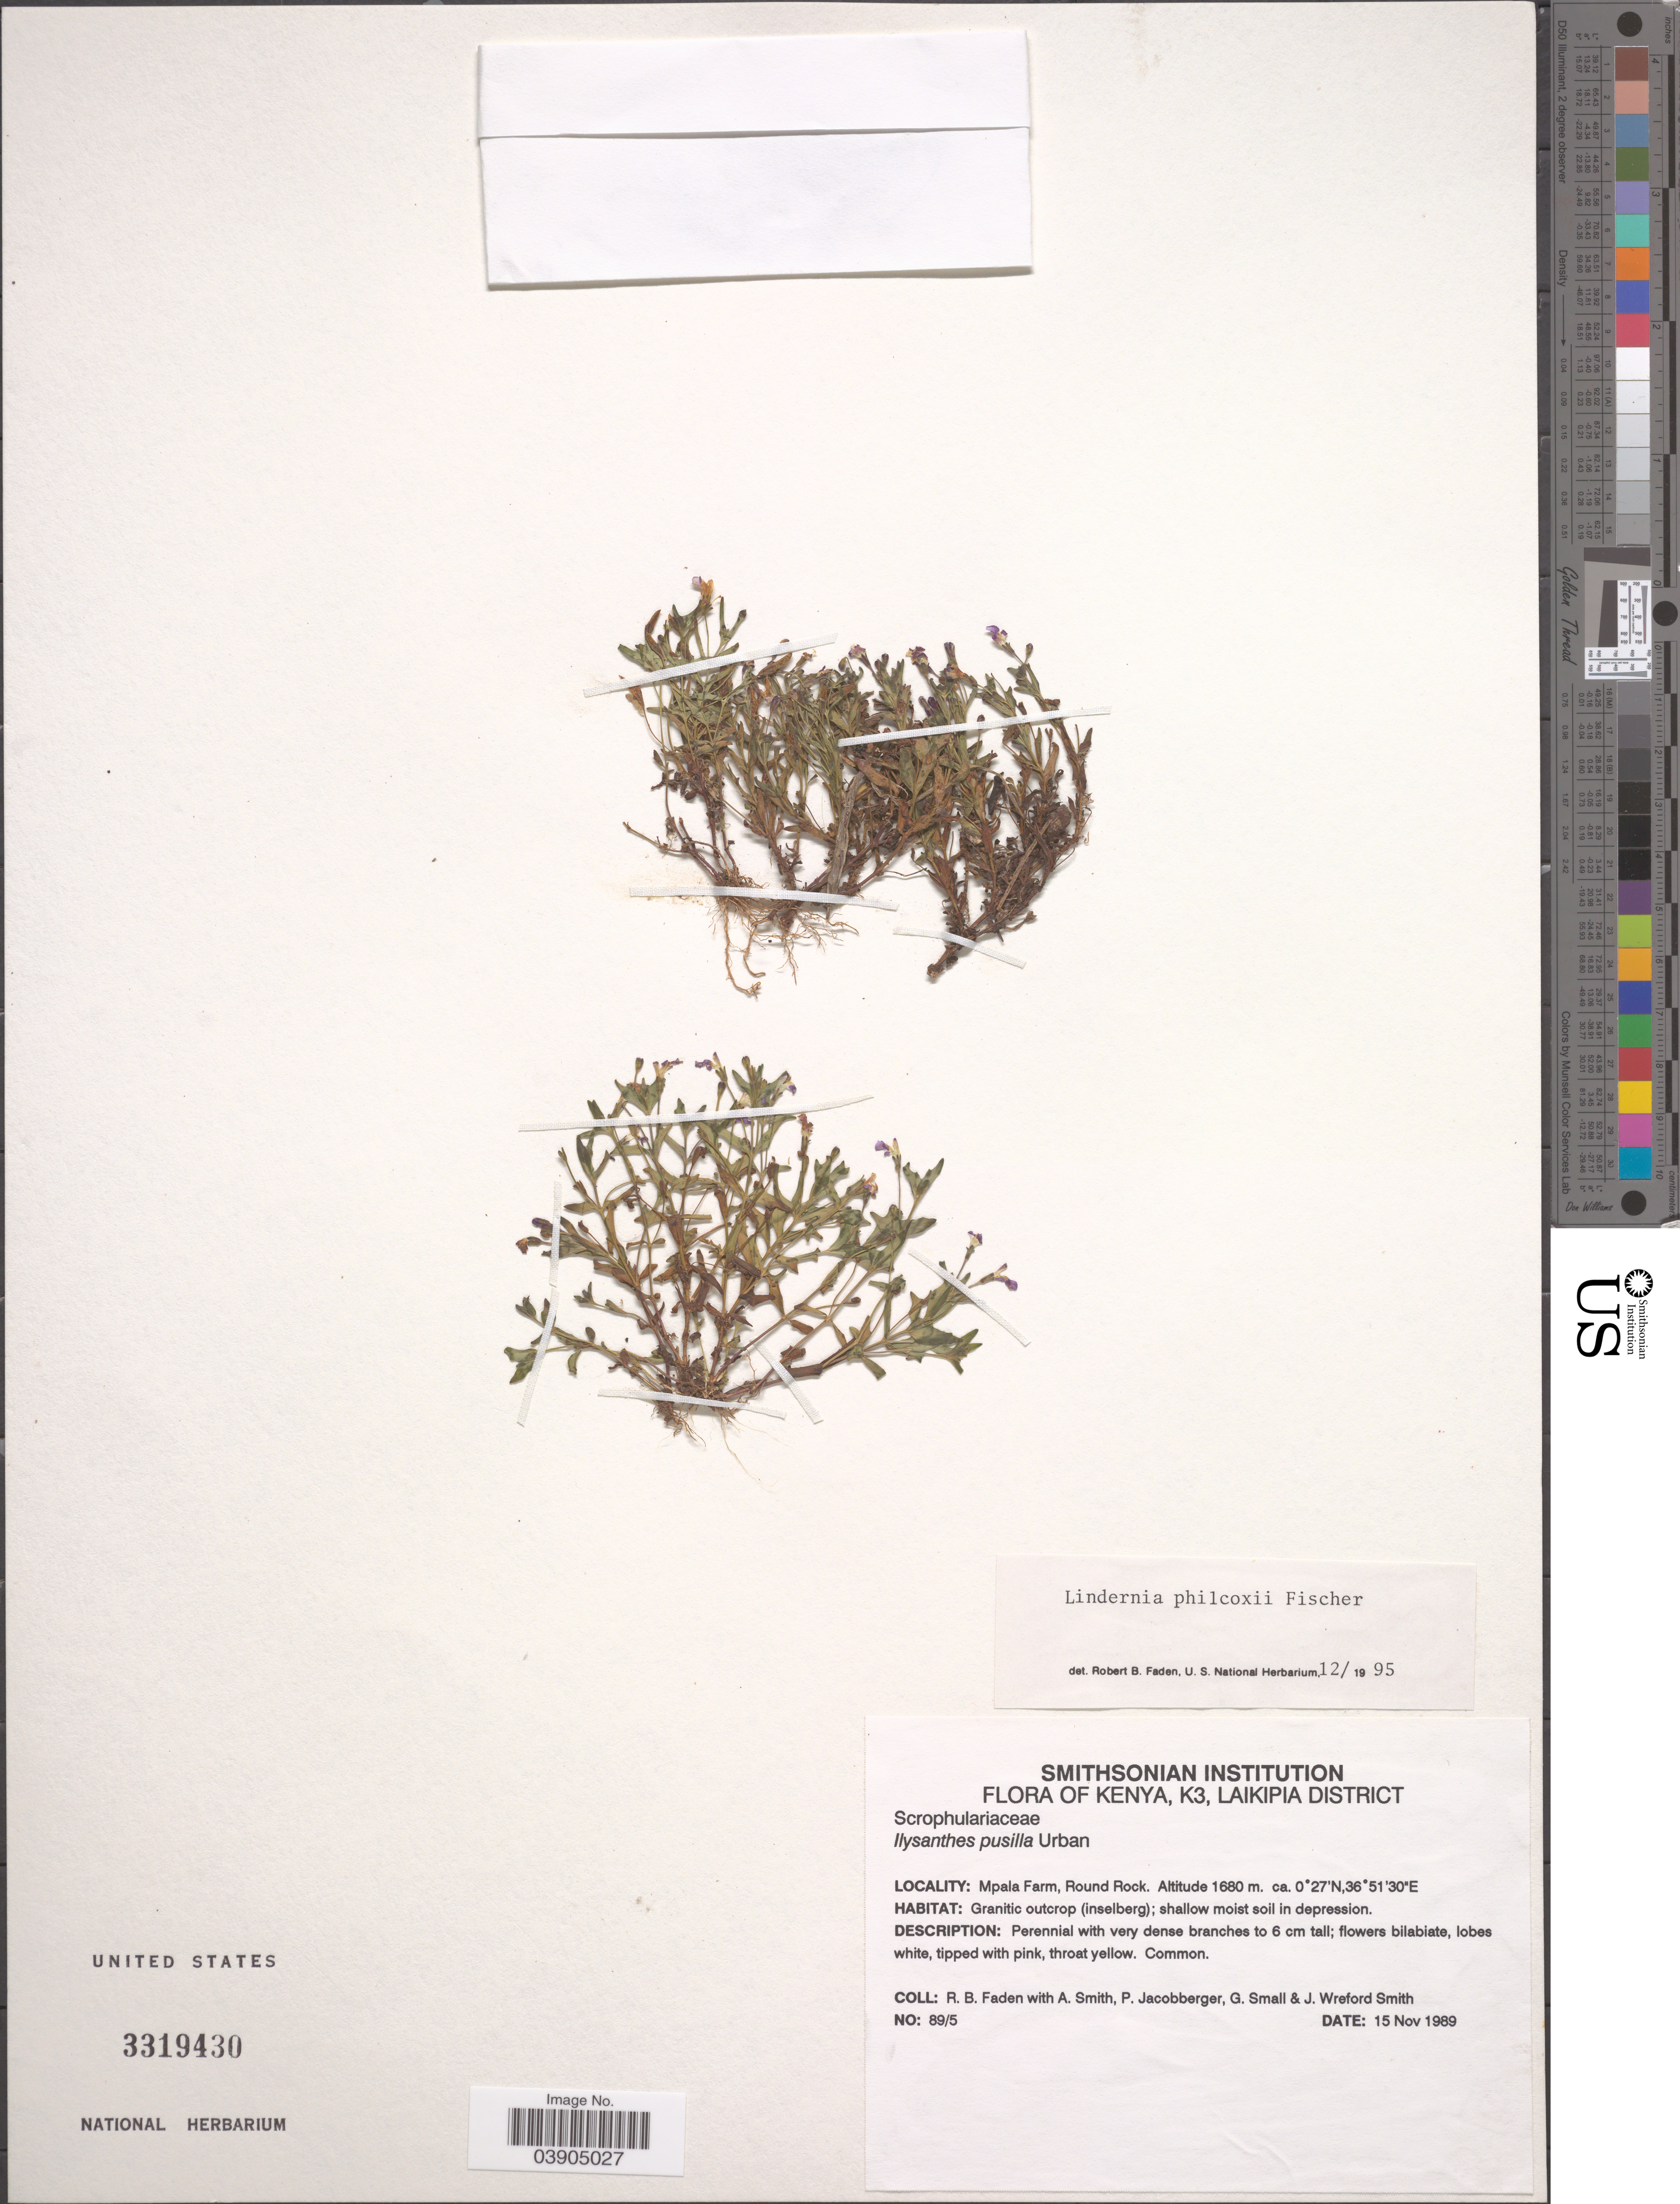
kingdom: Plantae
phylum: Tracheophyta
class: Magnoliopsida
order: Lamiales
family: Linderniaceae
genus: Lindernia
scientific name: Lindernia philcoxii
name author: Eb. Fisch.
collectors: R. B. Faden, A. Smith, P. Jacobberger, G. Small & J. W. Smith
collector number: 89/5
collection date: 1989-11-15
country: Kenya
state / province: Laikipia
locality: K3, Laikipia District. Mpala Farm, Round Rock.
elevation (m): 1680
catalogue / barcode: US 3319430